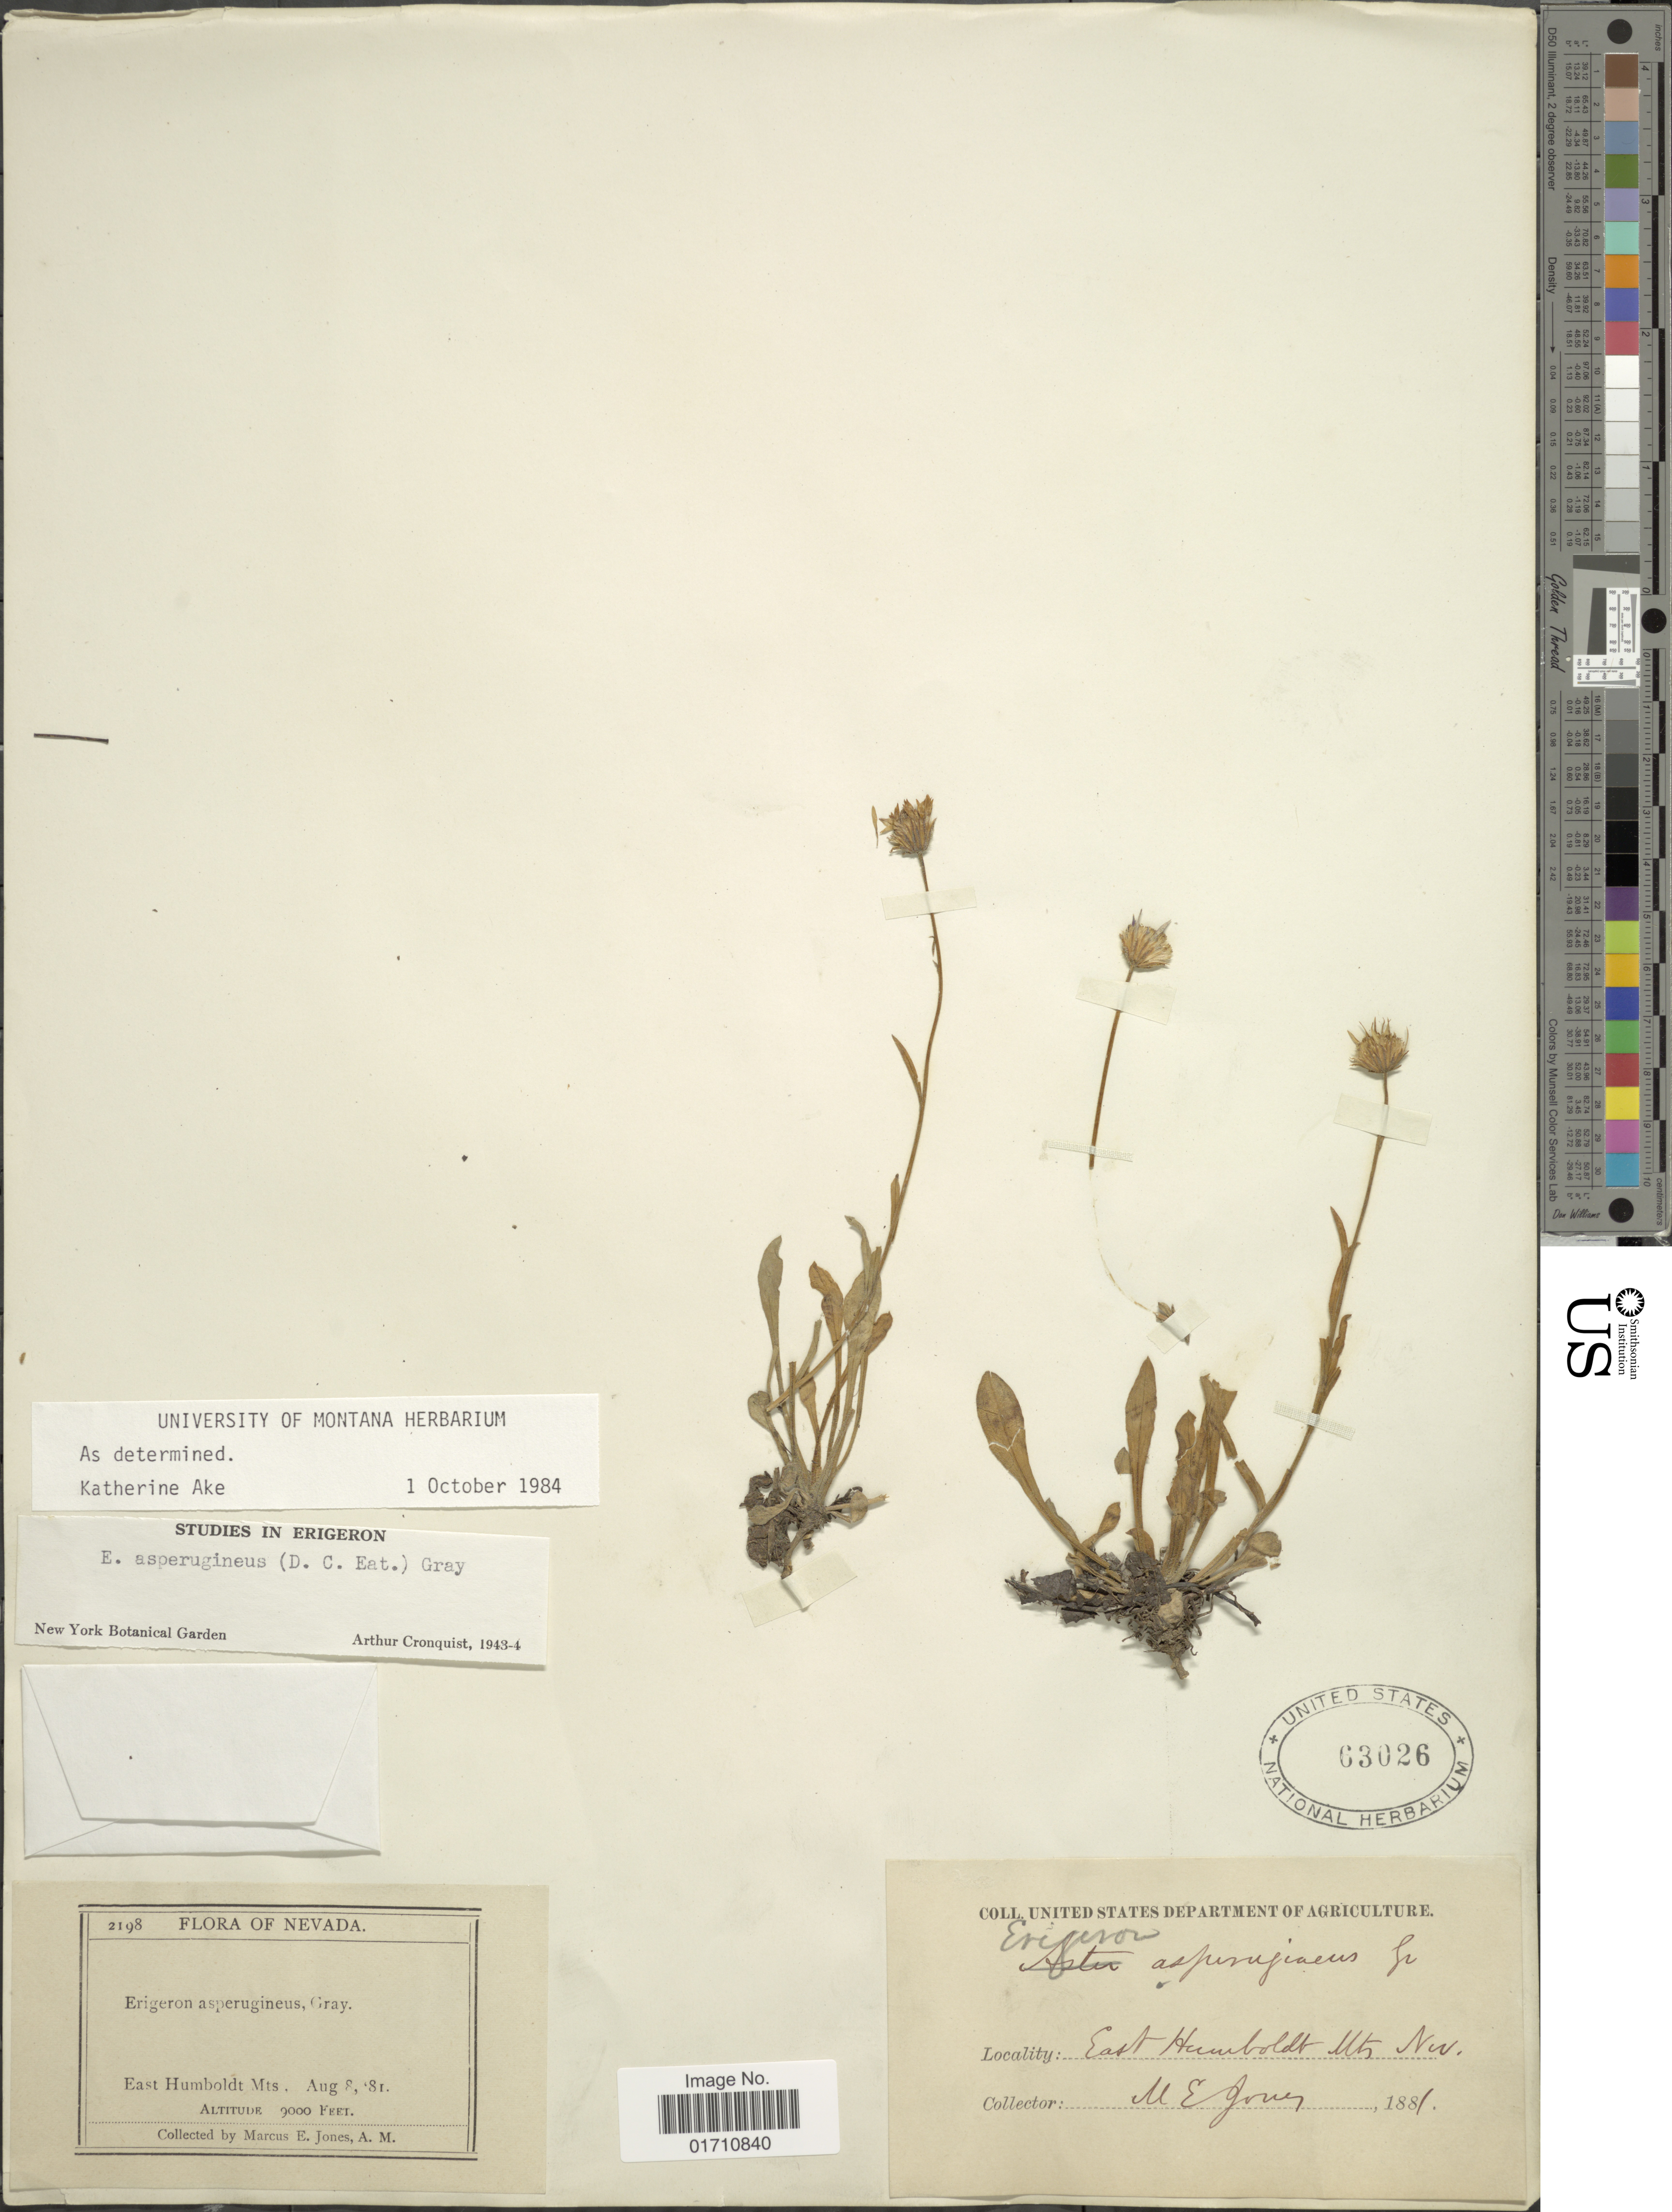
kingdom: Plantae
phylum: Tracheophyta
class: Magnoliopsida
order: Asterales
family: Asteraceae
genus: Erigeron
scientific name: Erigeron asperugineus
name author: (D.C. Eaton) A. Gray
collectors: M. E. Jones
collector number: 2198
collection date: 1881-08-08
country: United States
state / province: Nevada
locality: East Humboldt Mts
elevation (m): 2743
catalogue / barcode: US 63026